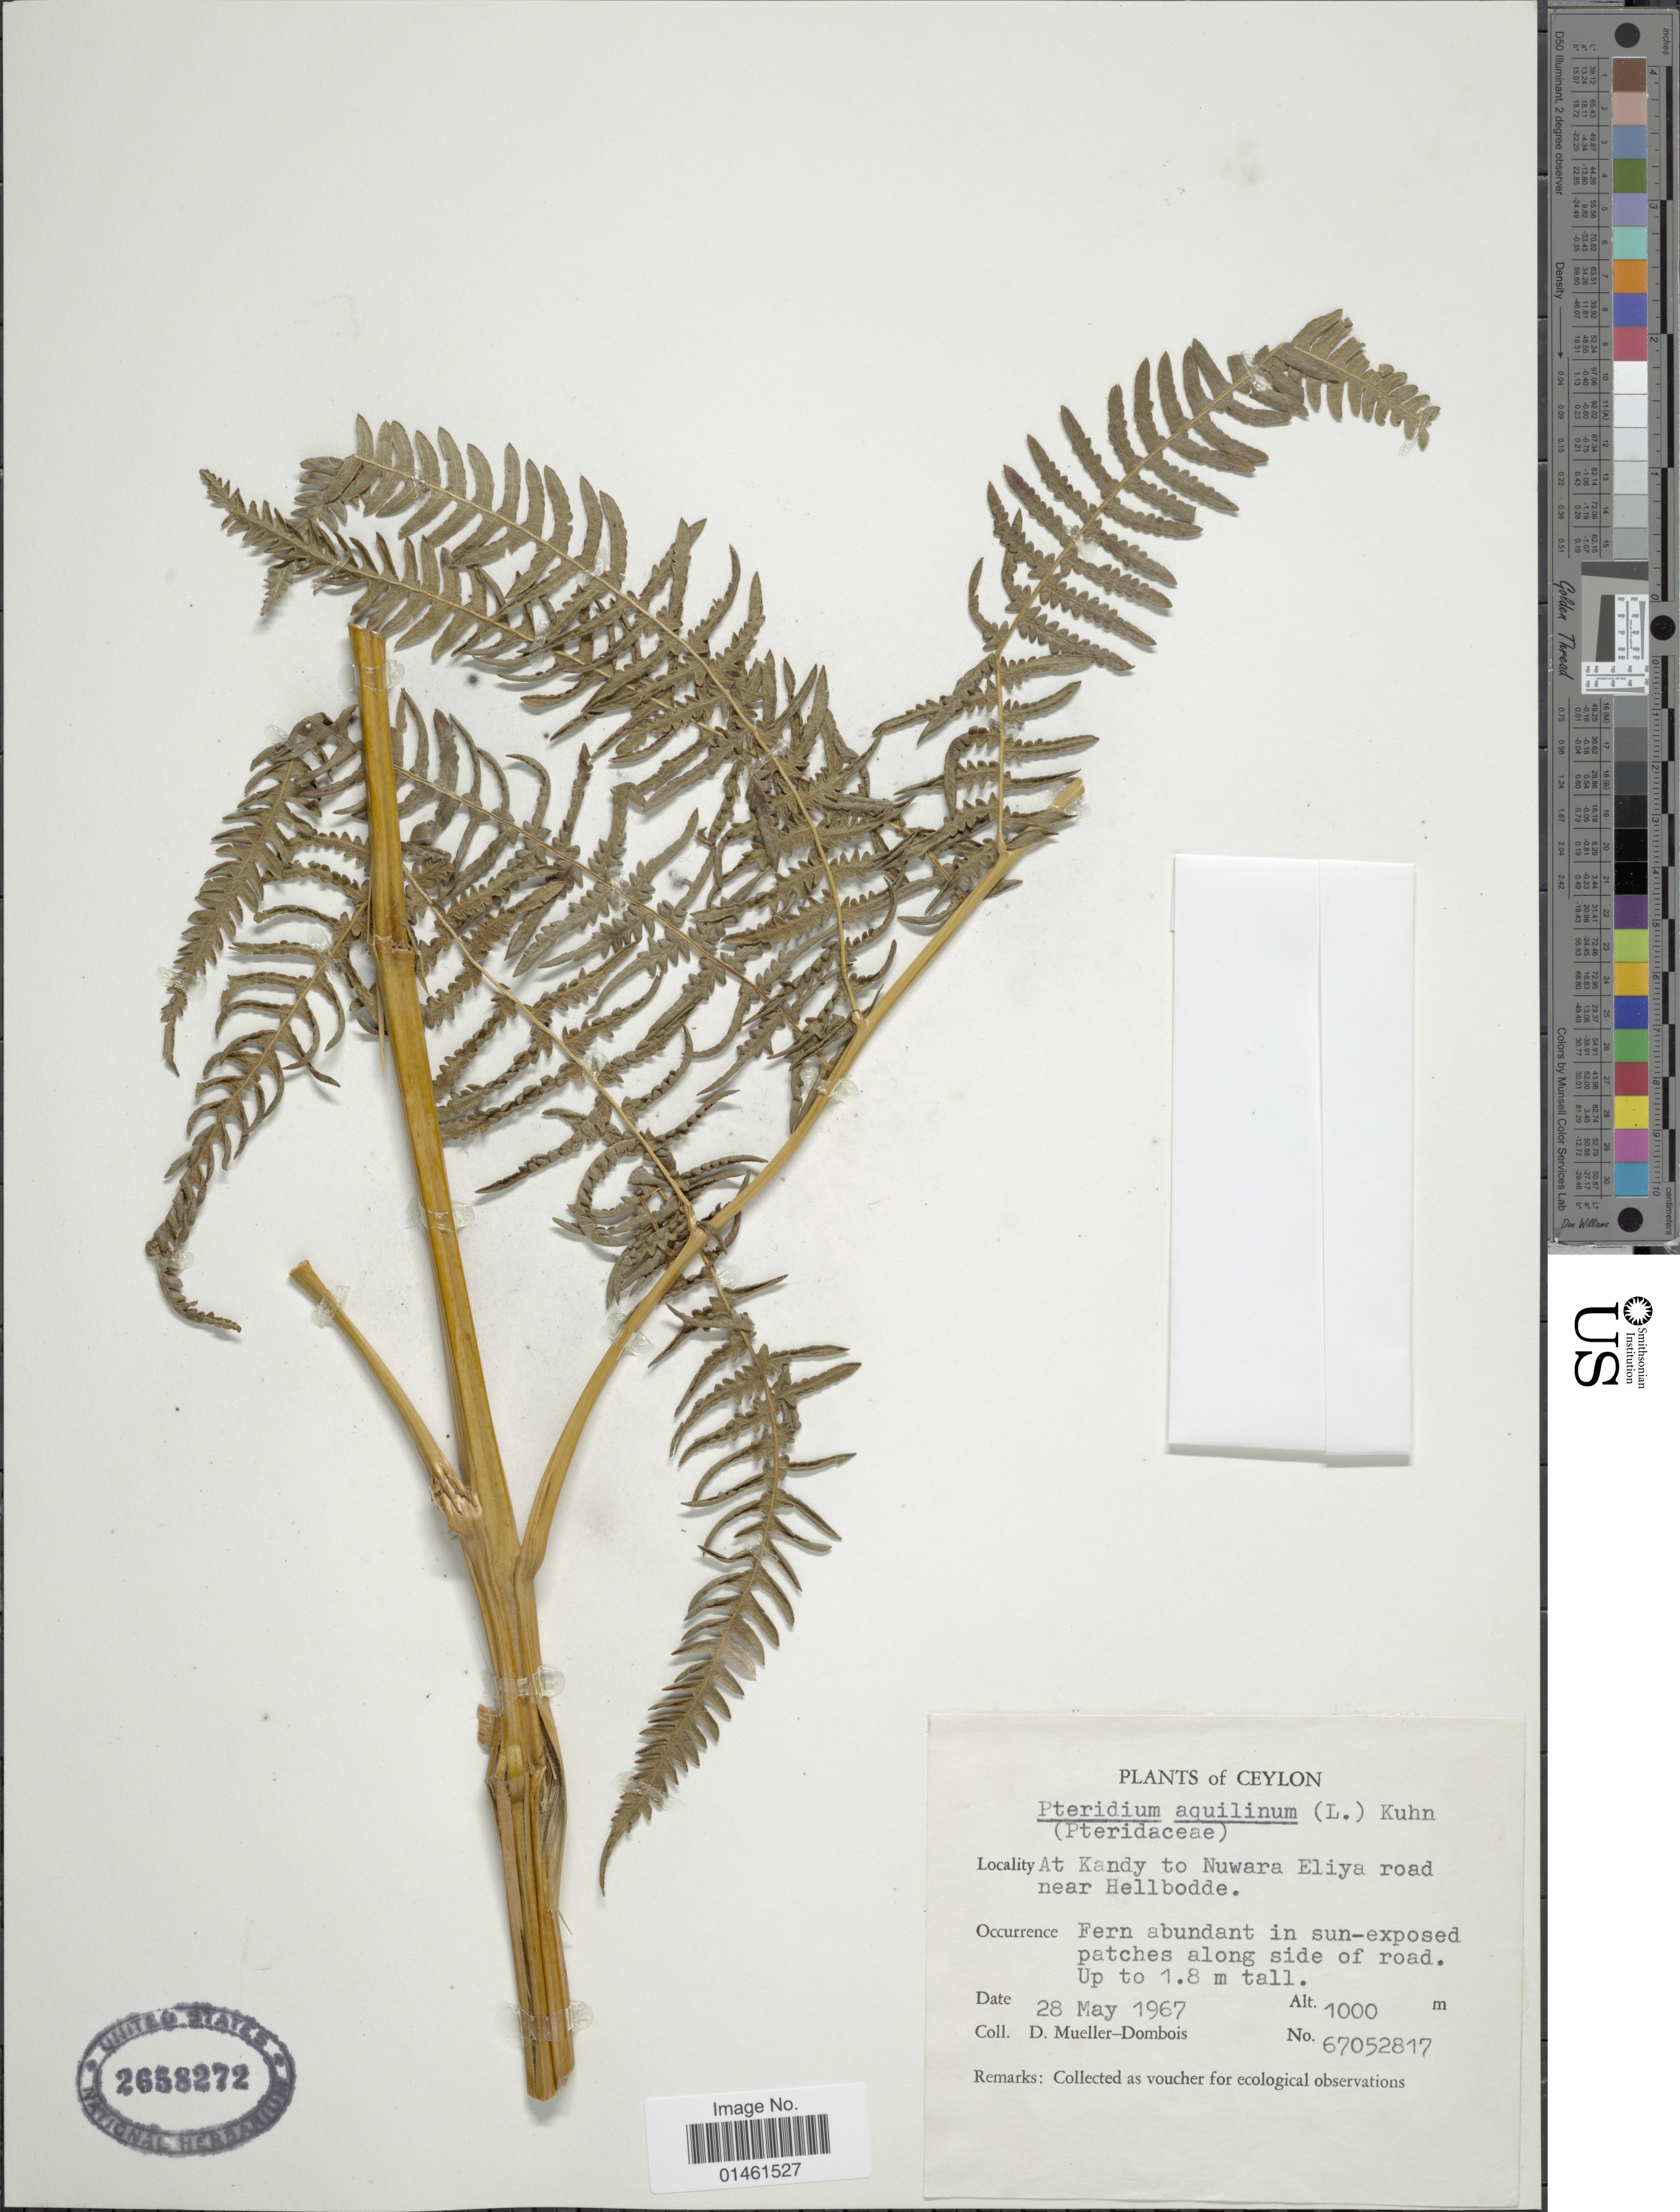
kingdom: Plantae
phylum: Tracheophyta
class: Polypodiopsida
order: Polypodiales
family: Dennstaedtiaceae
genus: Pteridium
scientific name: Pteridium aquilinum var. wightianum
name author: (J. Agardh) R.M. Tryon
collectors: D. Mueller-Dombois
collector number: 67052817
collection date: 1967-05-28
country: Sri Lanka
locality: Ceylon, At Kandy to Nuwara Eliya road near Hellbodde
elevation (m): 1000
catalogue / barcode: US 2658272